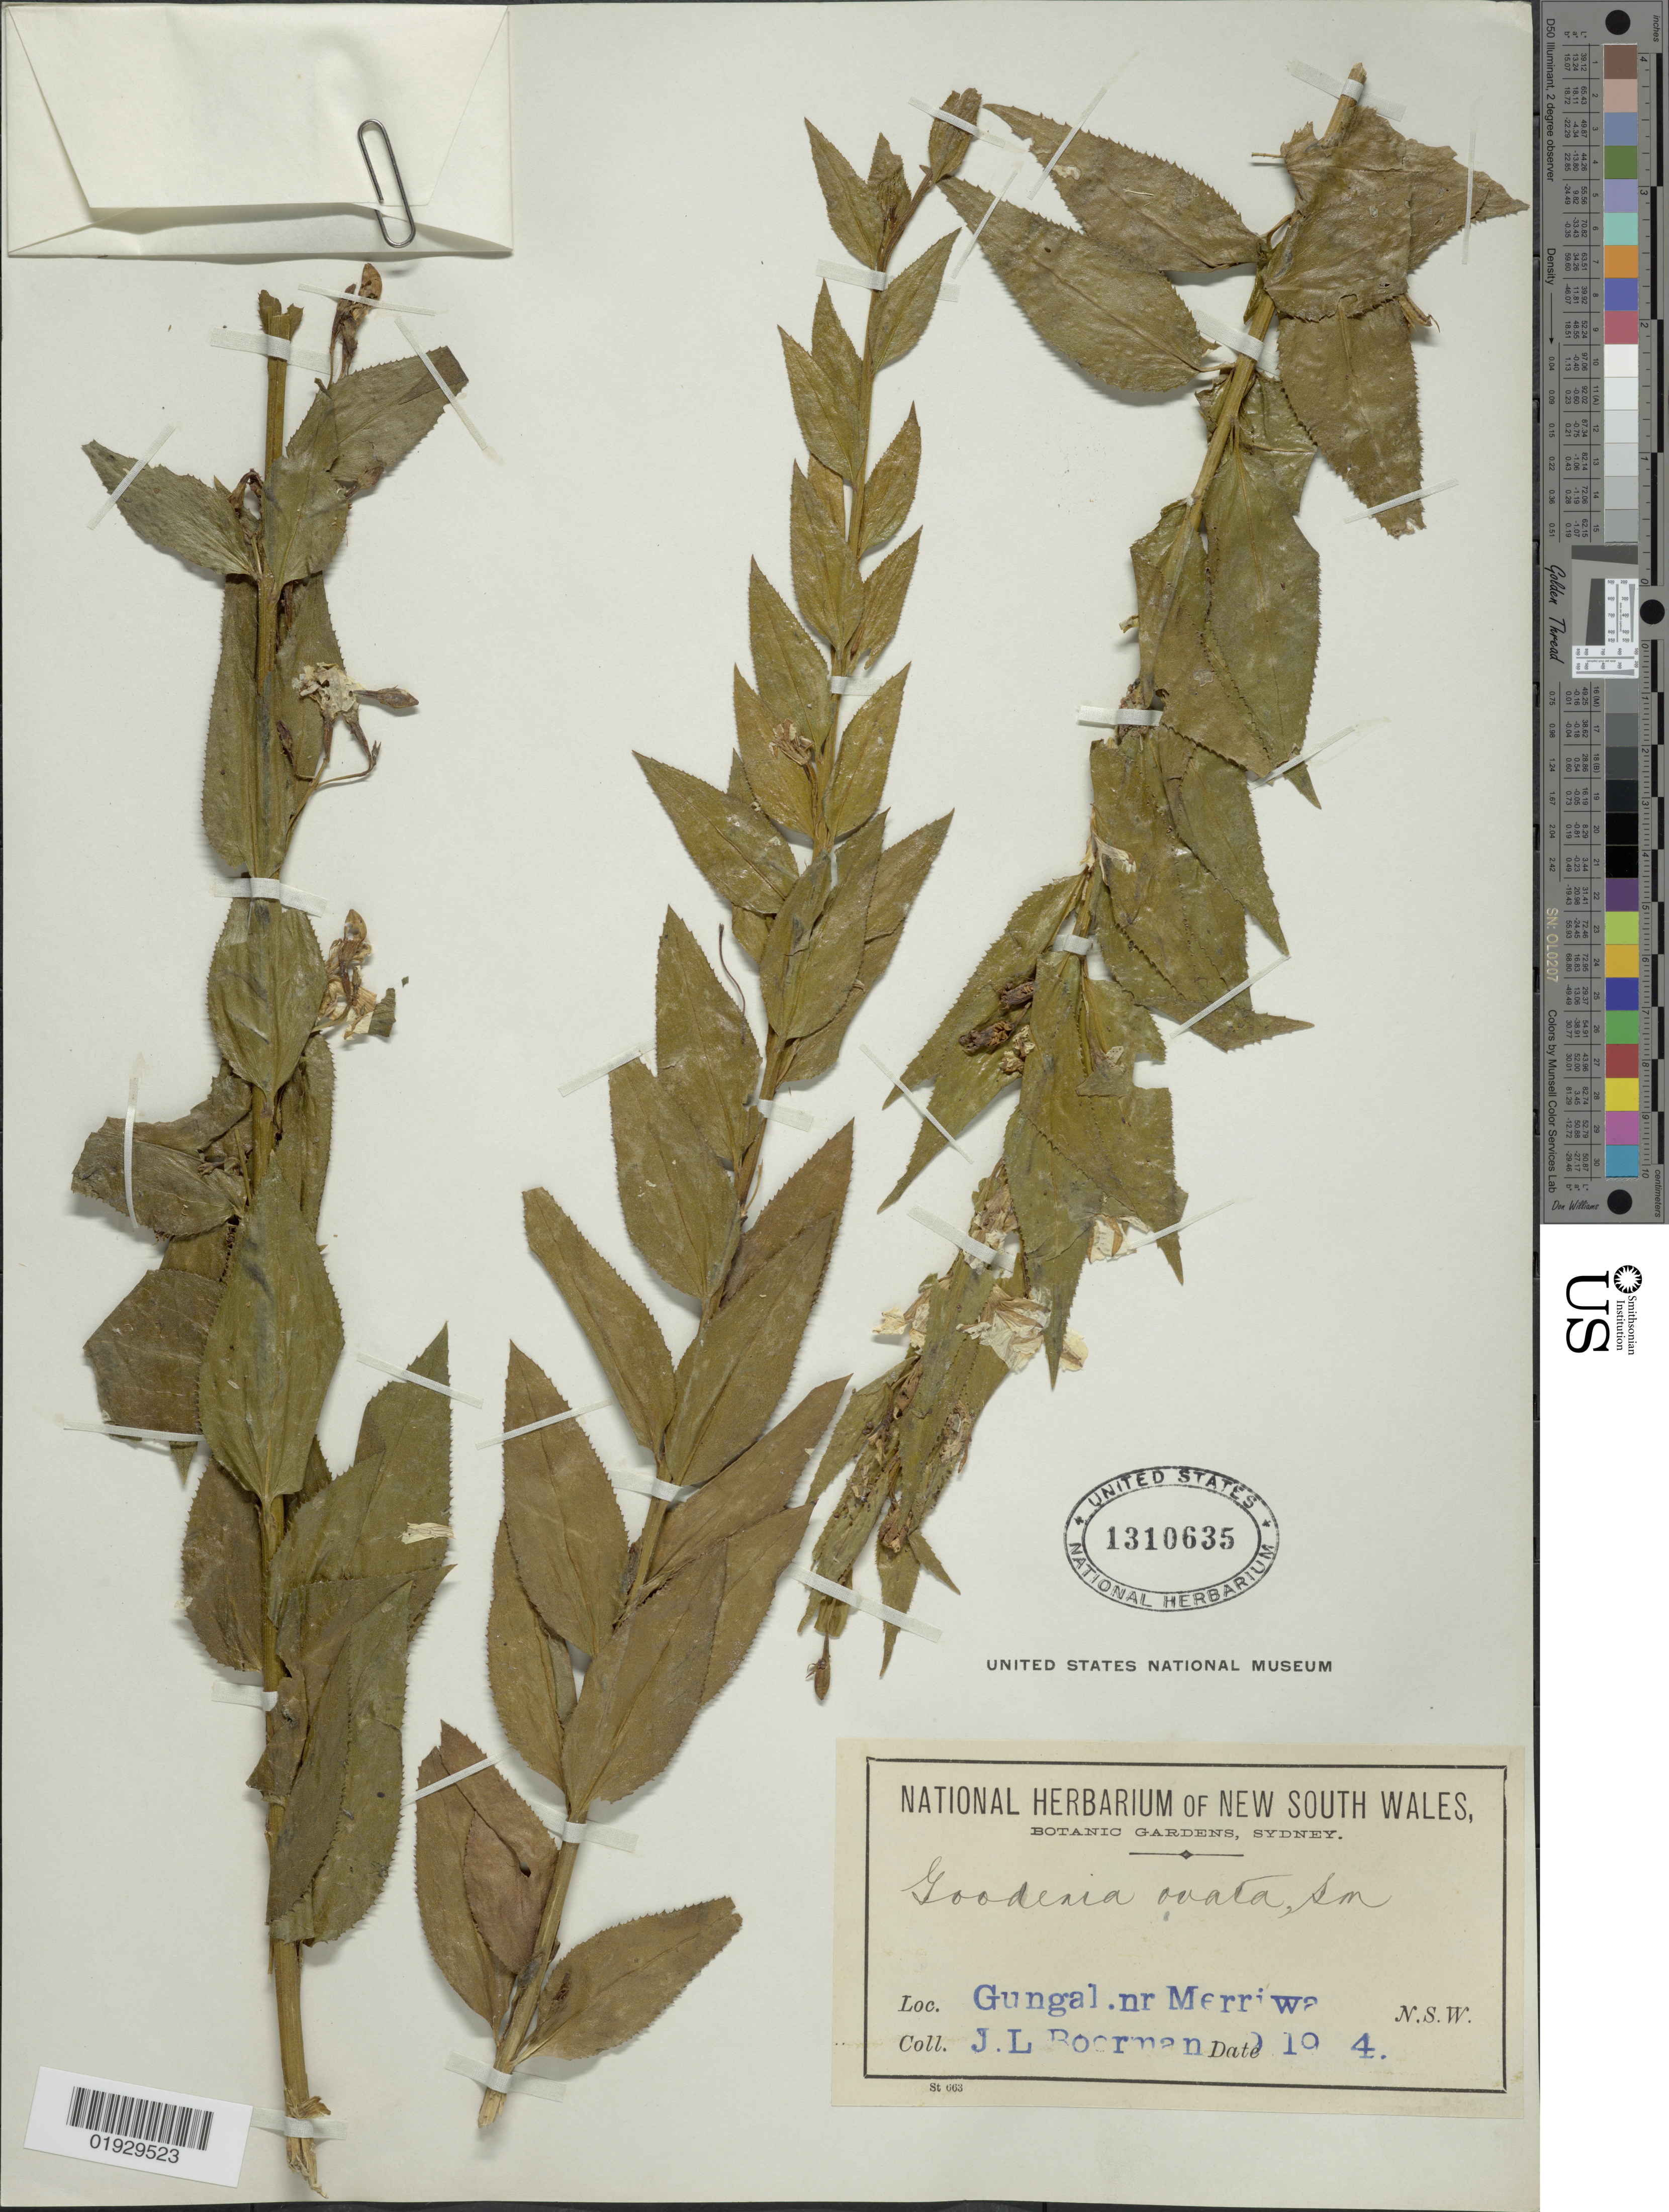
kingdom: Plantae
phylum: Tracheophyta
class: Magnoliopsida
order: Asterales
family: Goodeniaceae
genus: Goodenia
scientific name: Goodenia ovata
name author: Sm.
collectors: J. Boorman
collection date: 1904-09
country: Australia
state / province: New South Wales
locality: Gungal. nr. Merriwa, N.S.W.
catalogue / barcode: US 1310635